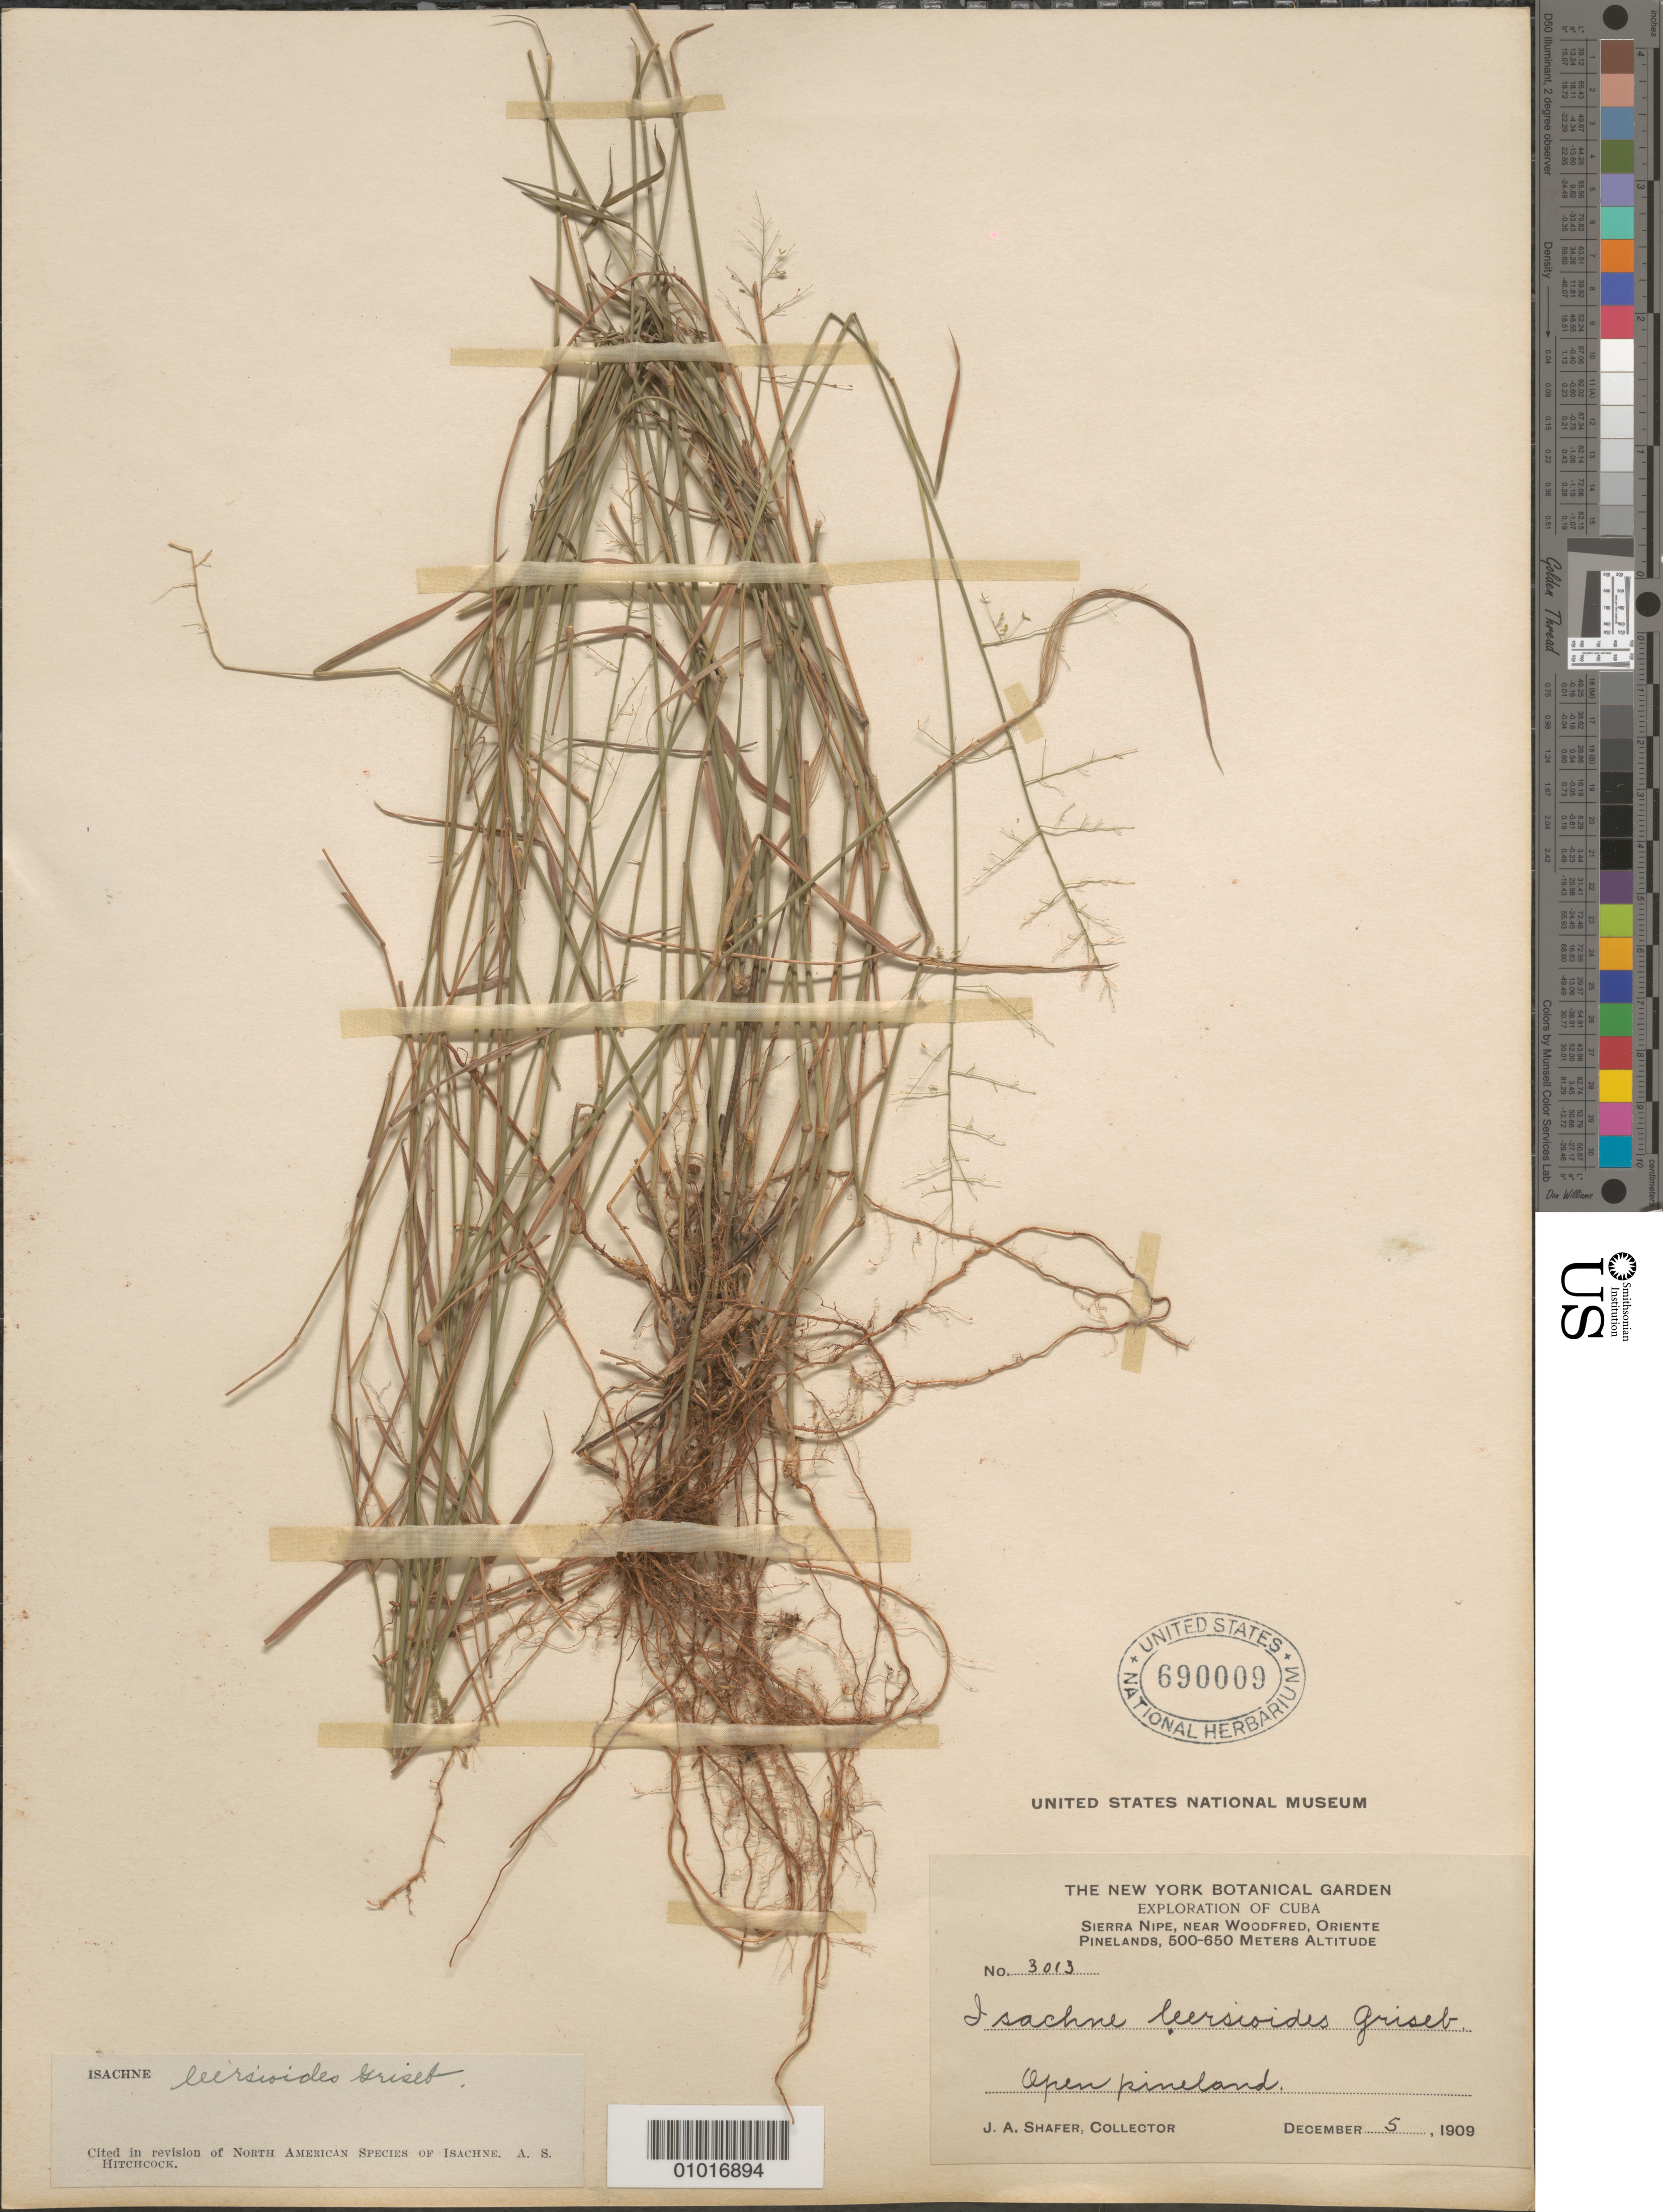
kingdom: Plantae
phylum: Tracheophyta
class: Liliopsida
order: Poales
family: Poaceae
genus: Isachne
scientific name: Isachne leersioides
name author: Griseb.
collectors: J. A. Shafer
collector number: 3013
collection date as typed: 05 Dec 1909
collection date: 1909-12-05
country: Cuba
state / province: Holguín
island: Cuba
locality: Sierra Nipe, near Woodfred, Oriente Pinelands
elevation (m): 500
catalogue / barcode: US 690009